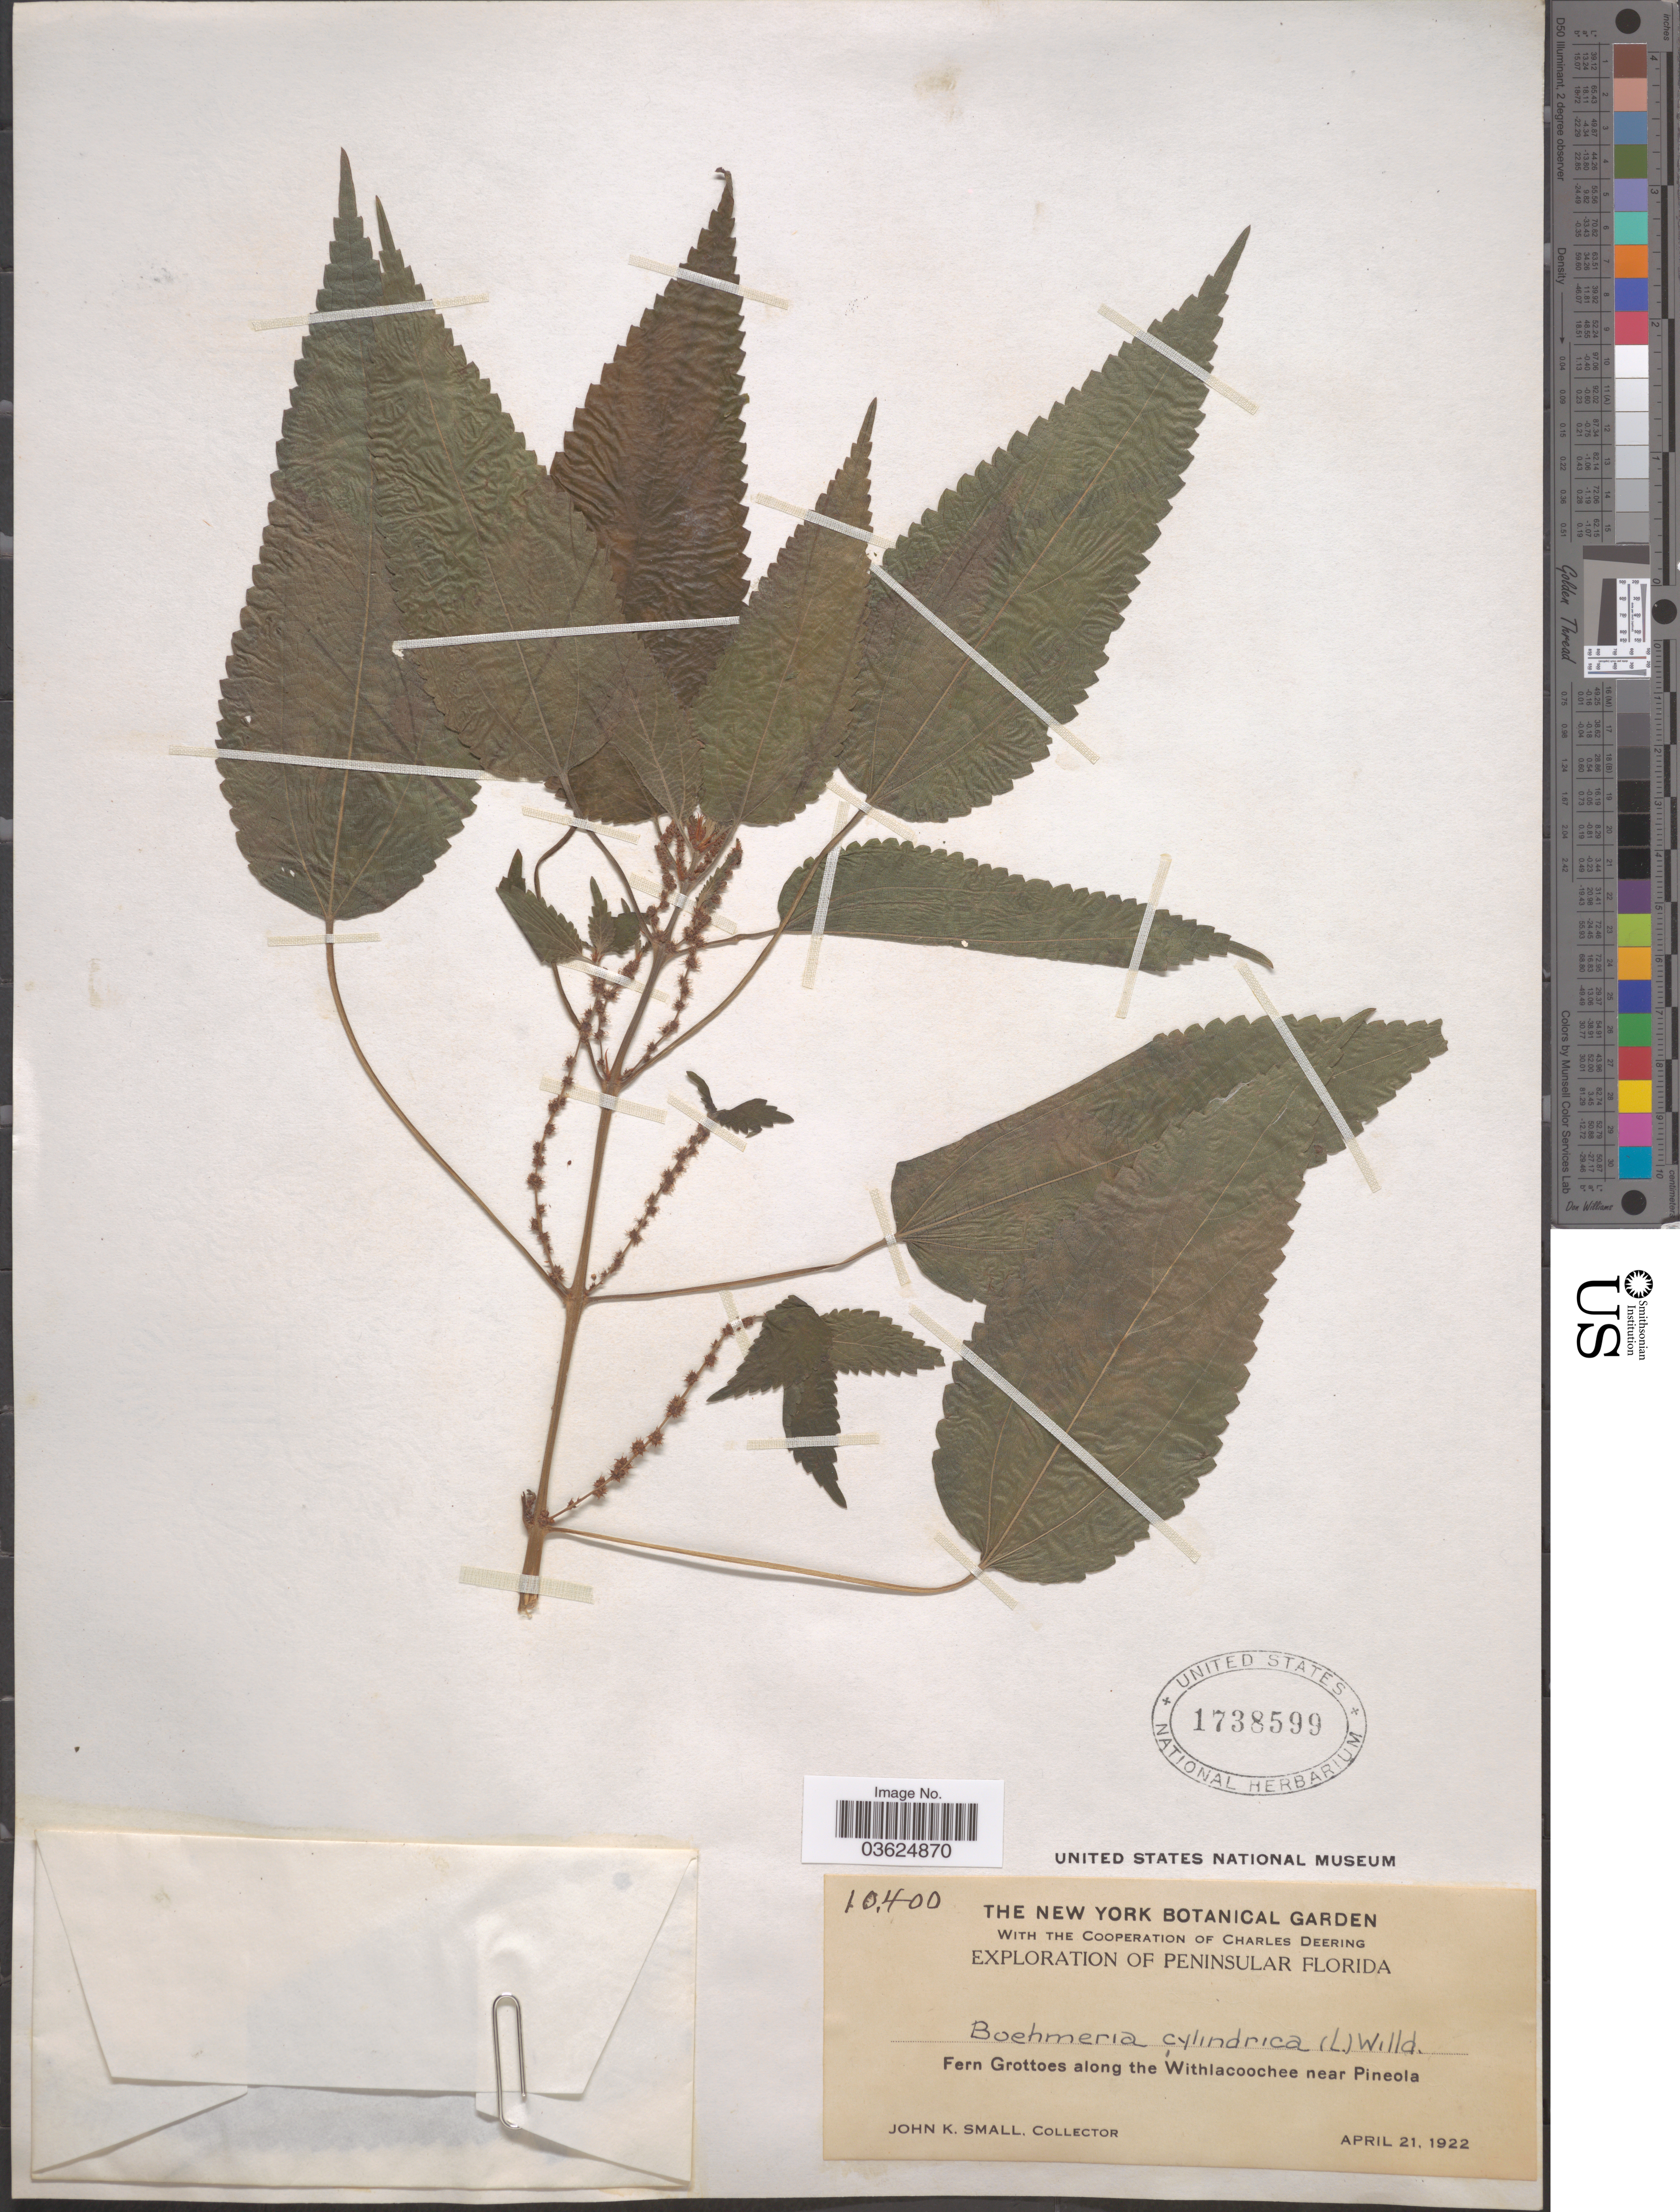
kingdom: Plantae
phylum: Tracheophyta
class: Magnoliopsida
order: Rosales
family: Urticaceae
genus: Boehmeria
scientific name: Boehmeria cylindrica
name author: (L.) Sw.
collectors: J. K. Small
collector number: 10400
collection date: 1922-04-21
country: United States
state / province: Florida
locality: Peninsular Florida. Fern Grottoes along the Withlacoochee near Pineola.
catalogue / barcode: US 1738599